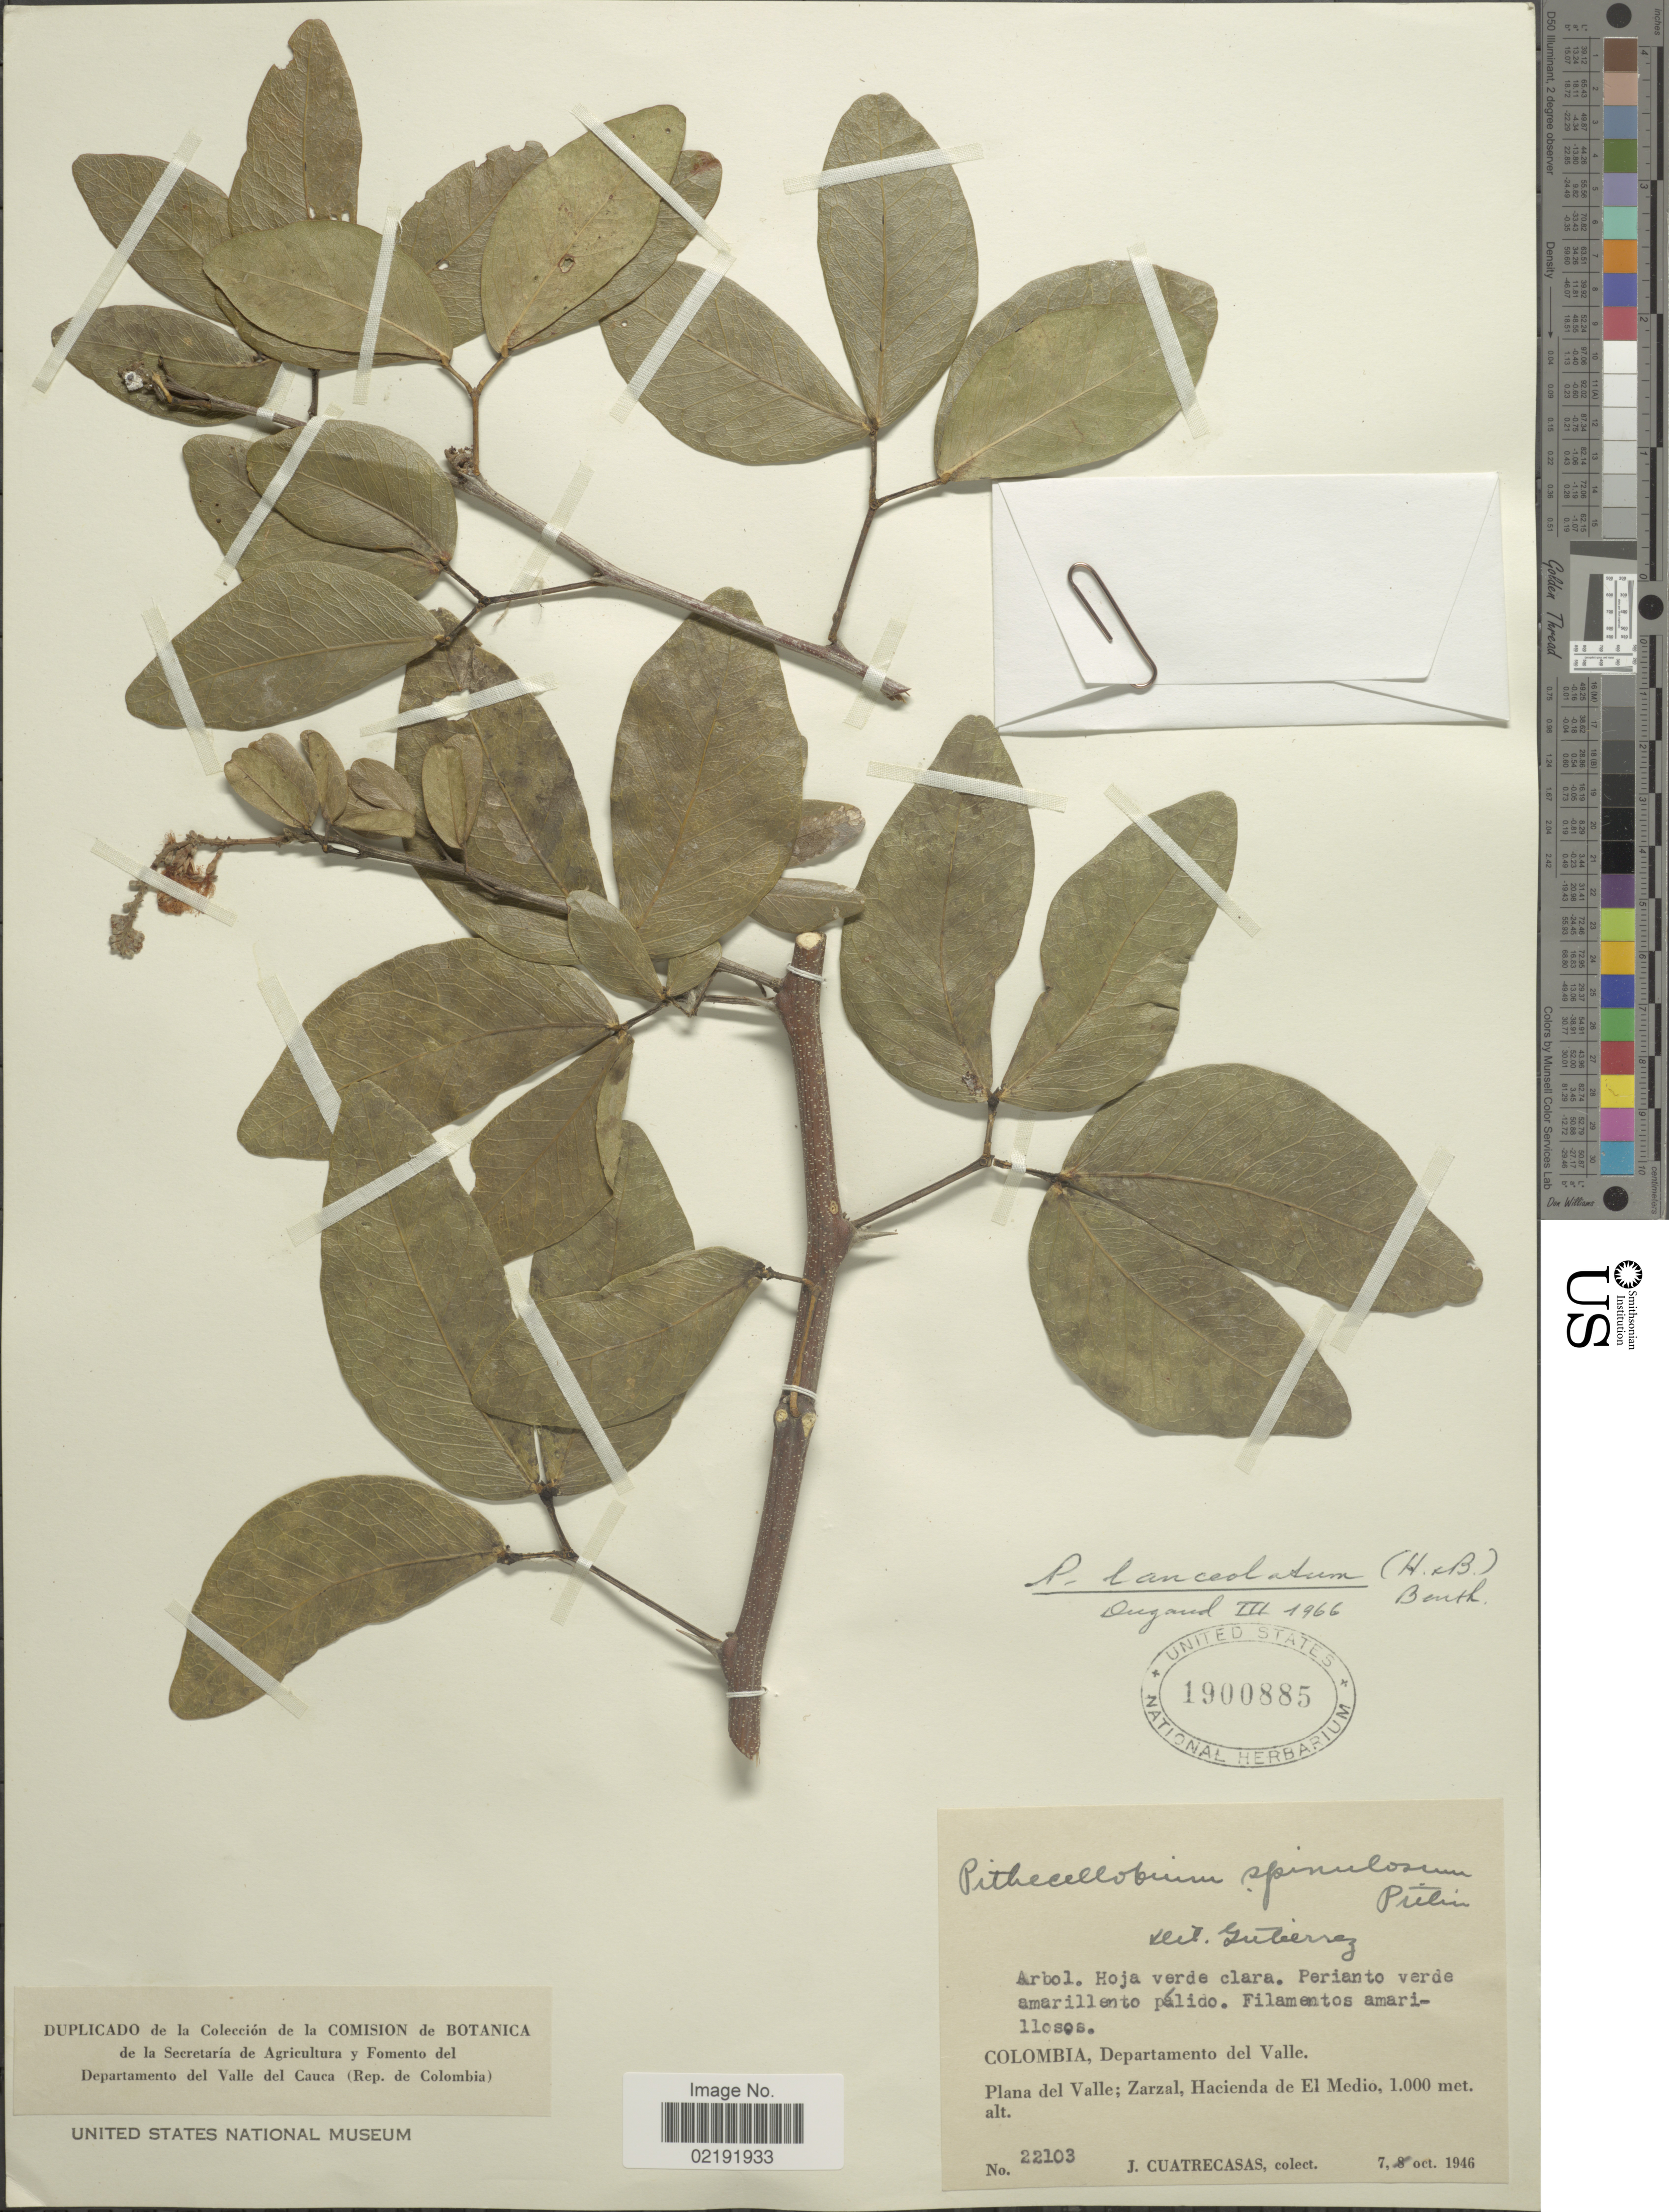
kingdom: Plantae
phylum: Tracheophyta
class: Magnoliopsida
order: Fabales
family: Fabaceae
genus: Pithecellobium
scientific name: Pithecellobium lanceolatum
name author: (Humb. & Bonpl. ex Willd.) Benth.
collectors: J. Cuatrecasas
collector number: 22103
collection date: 1946-10-07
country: Colombia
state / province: Valle del Cauca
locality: Colombia, Departamento del Valle. Plana del Valle; Zarzal, Hacienda de El Medio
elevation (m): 1000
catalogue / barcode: US 1900885